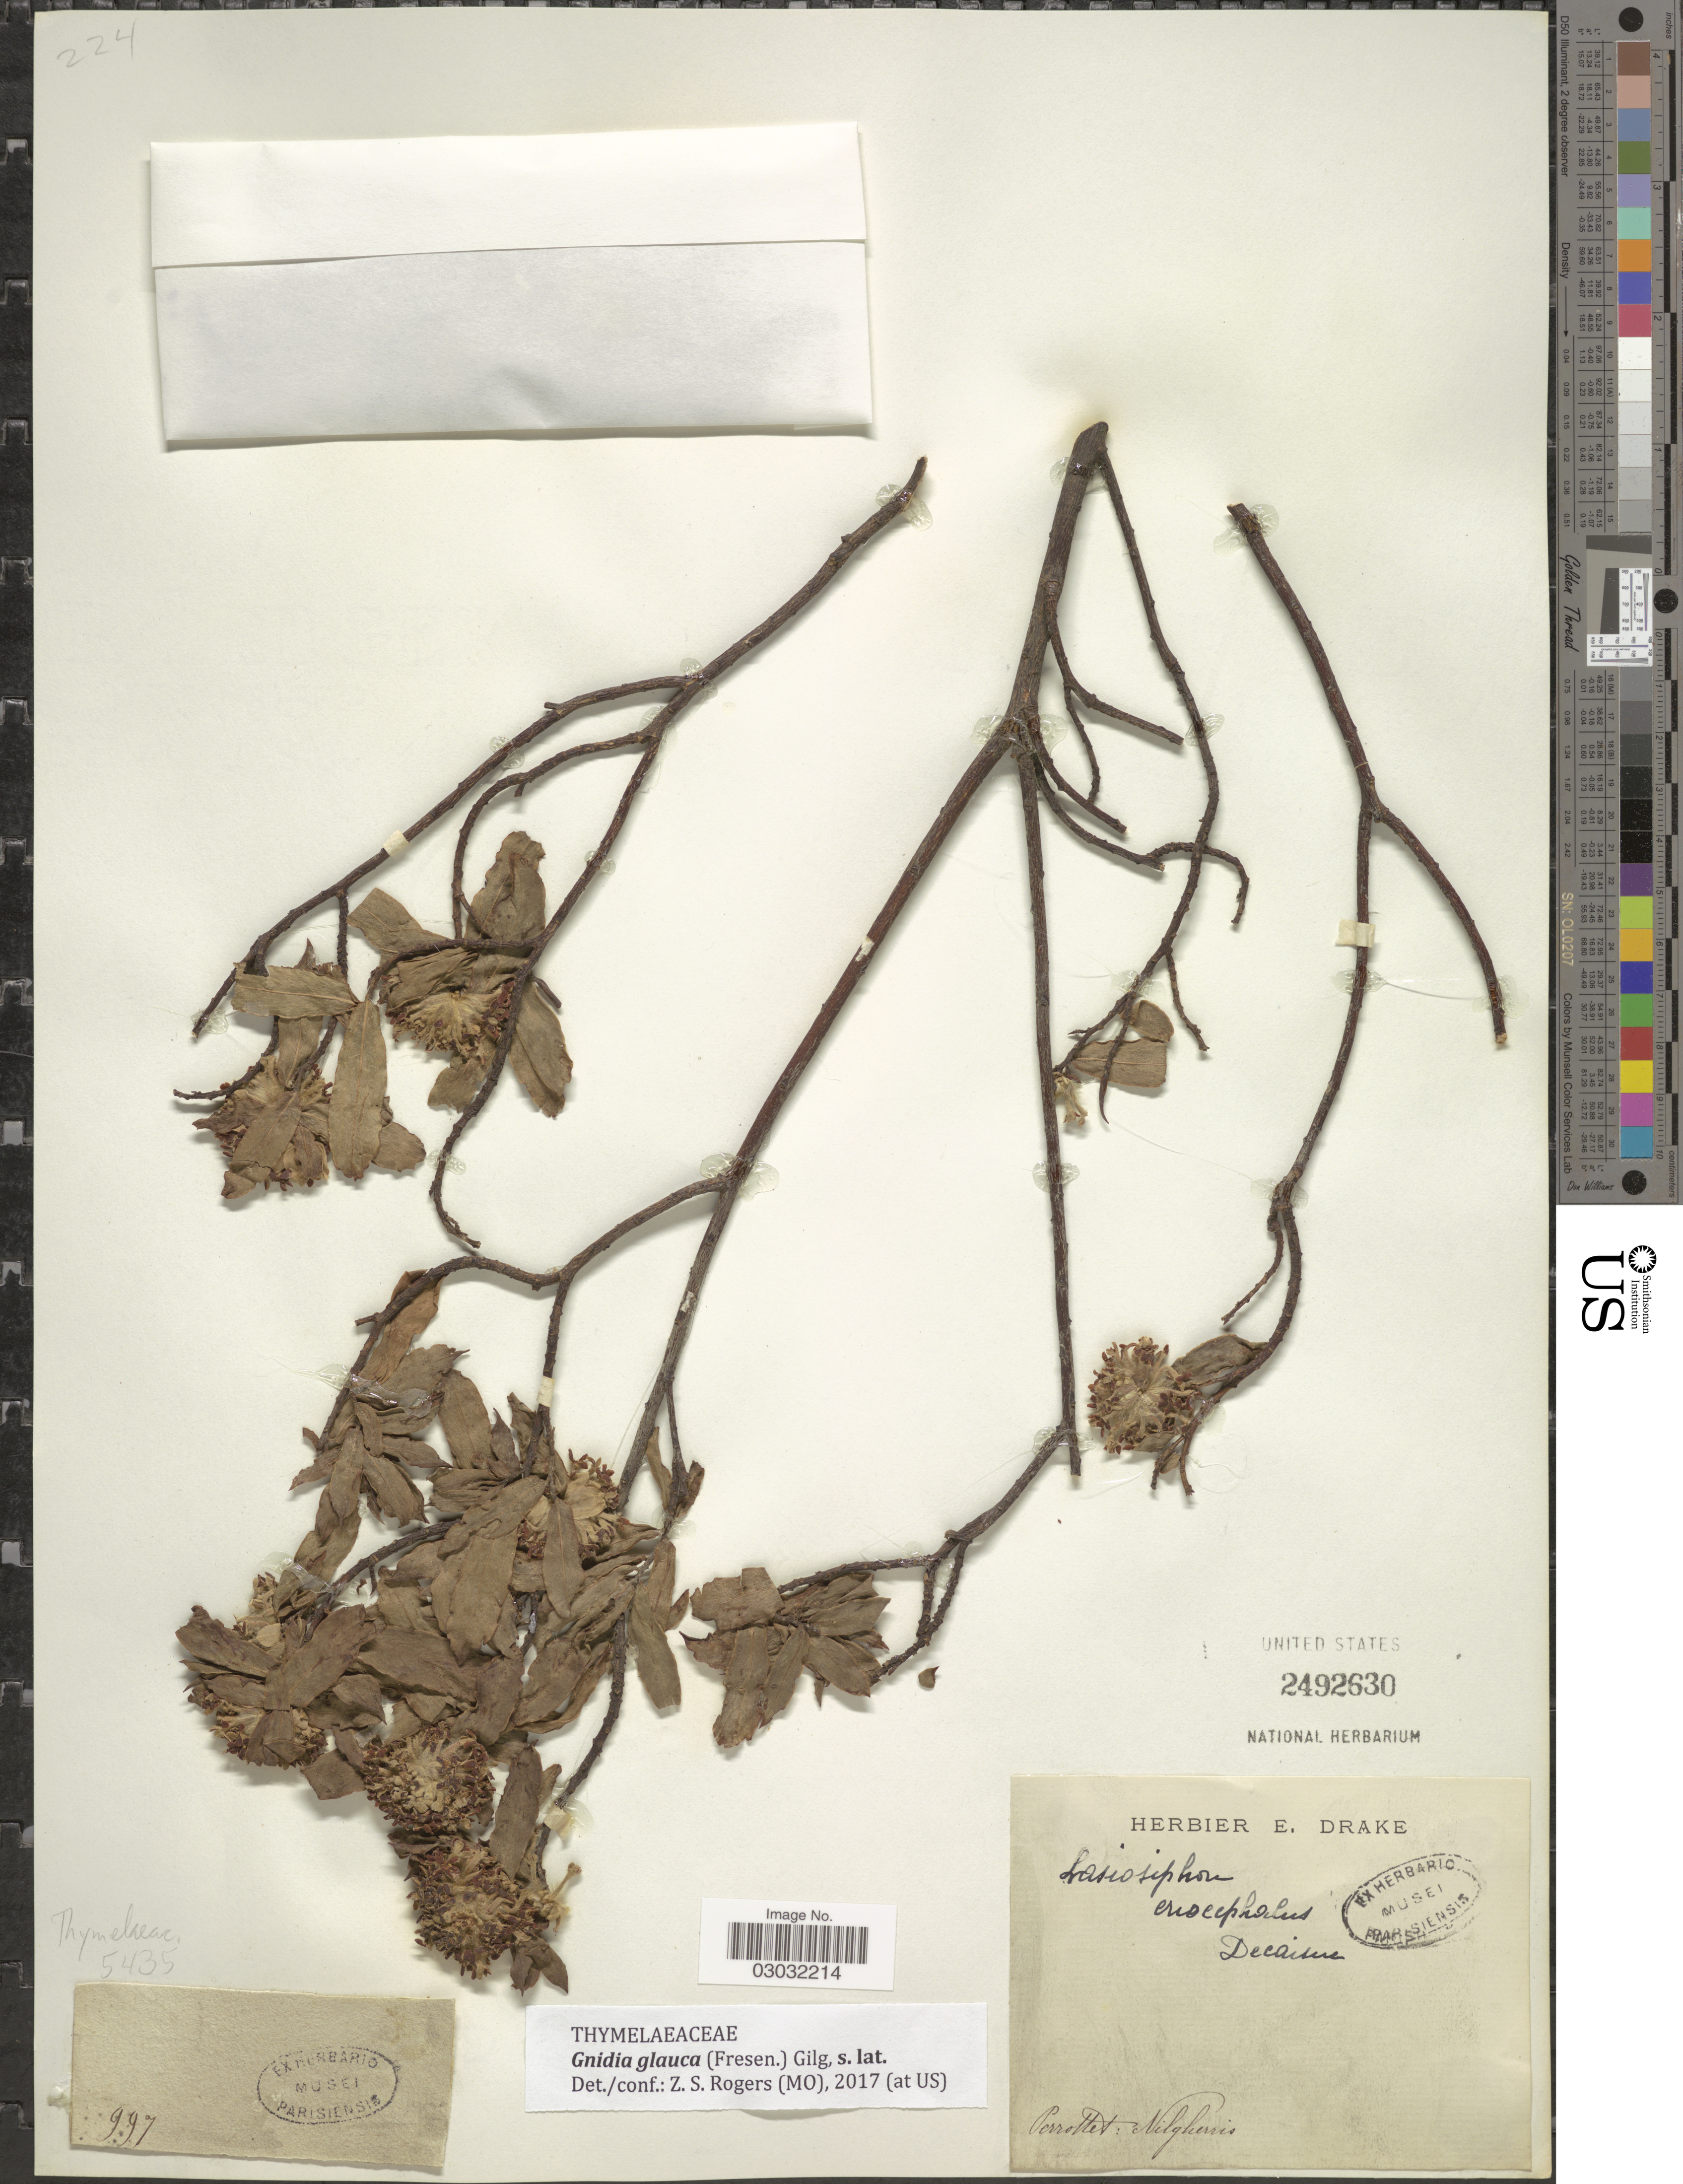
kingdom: Plantae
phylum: Tracheophyta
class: Magnoliopsida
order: Malvales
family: Thymelaeaceae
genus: Lasiosiphon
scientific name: Lasiosiphon glaucus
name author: Fresen.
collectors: Perrottet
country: India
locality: Nilgherris.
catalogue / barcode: US 2492630